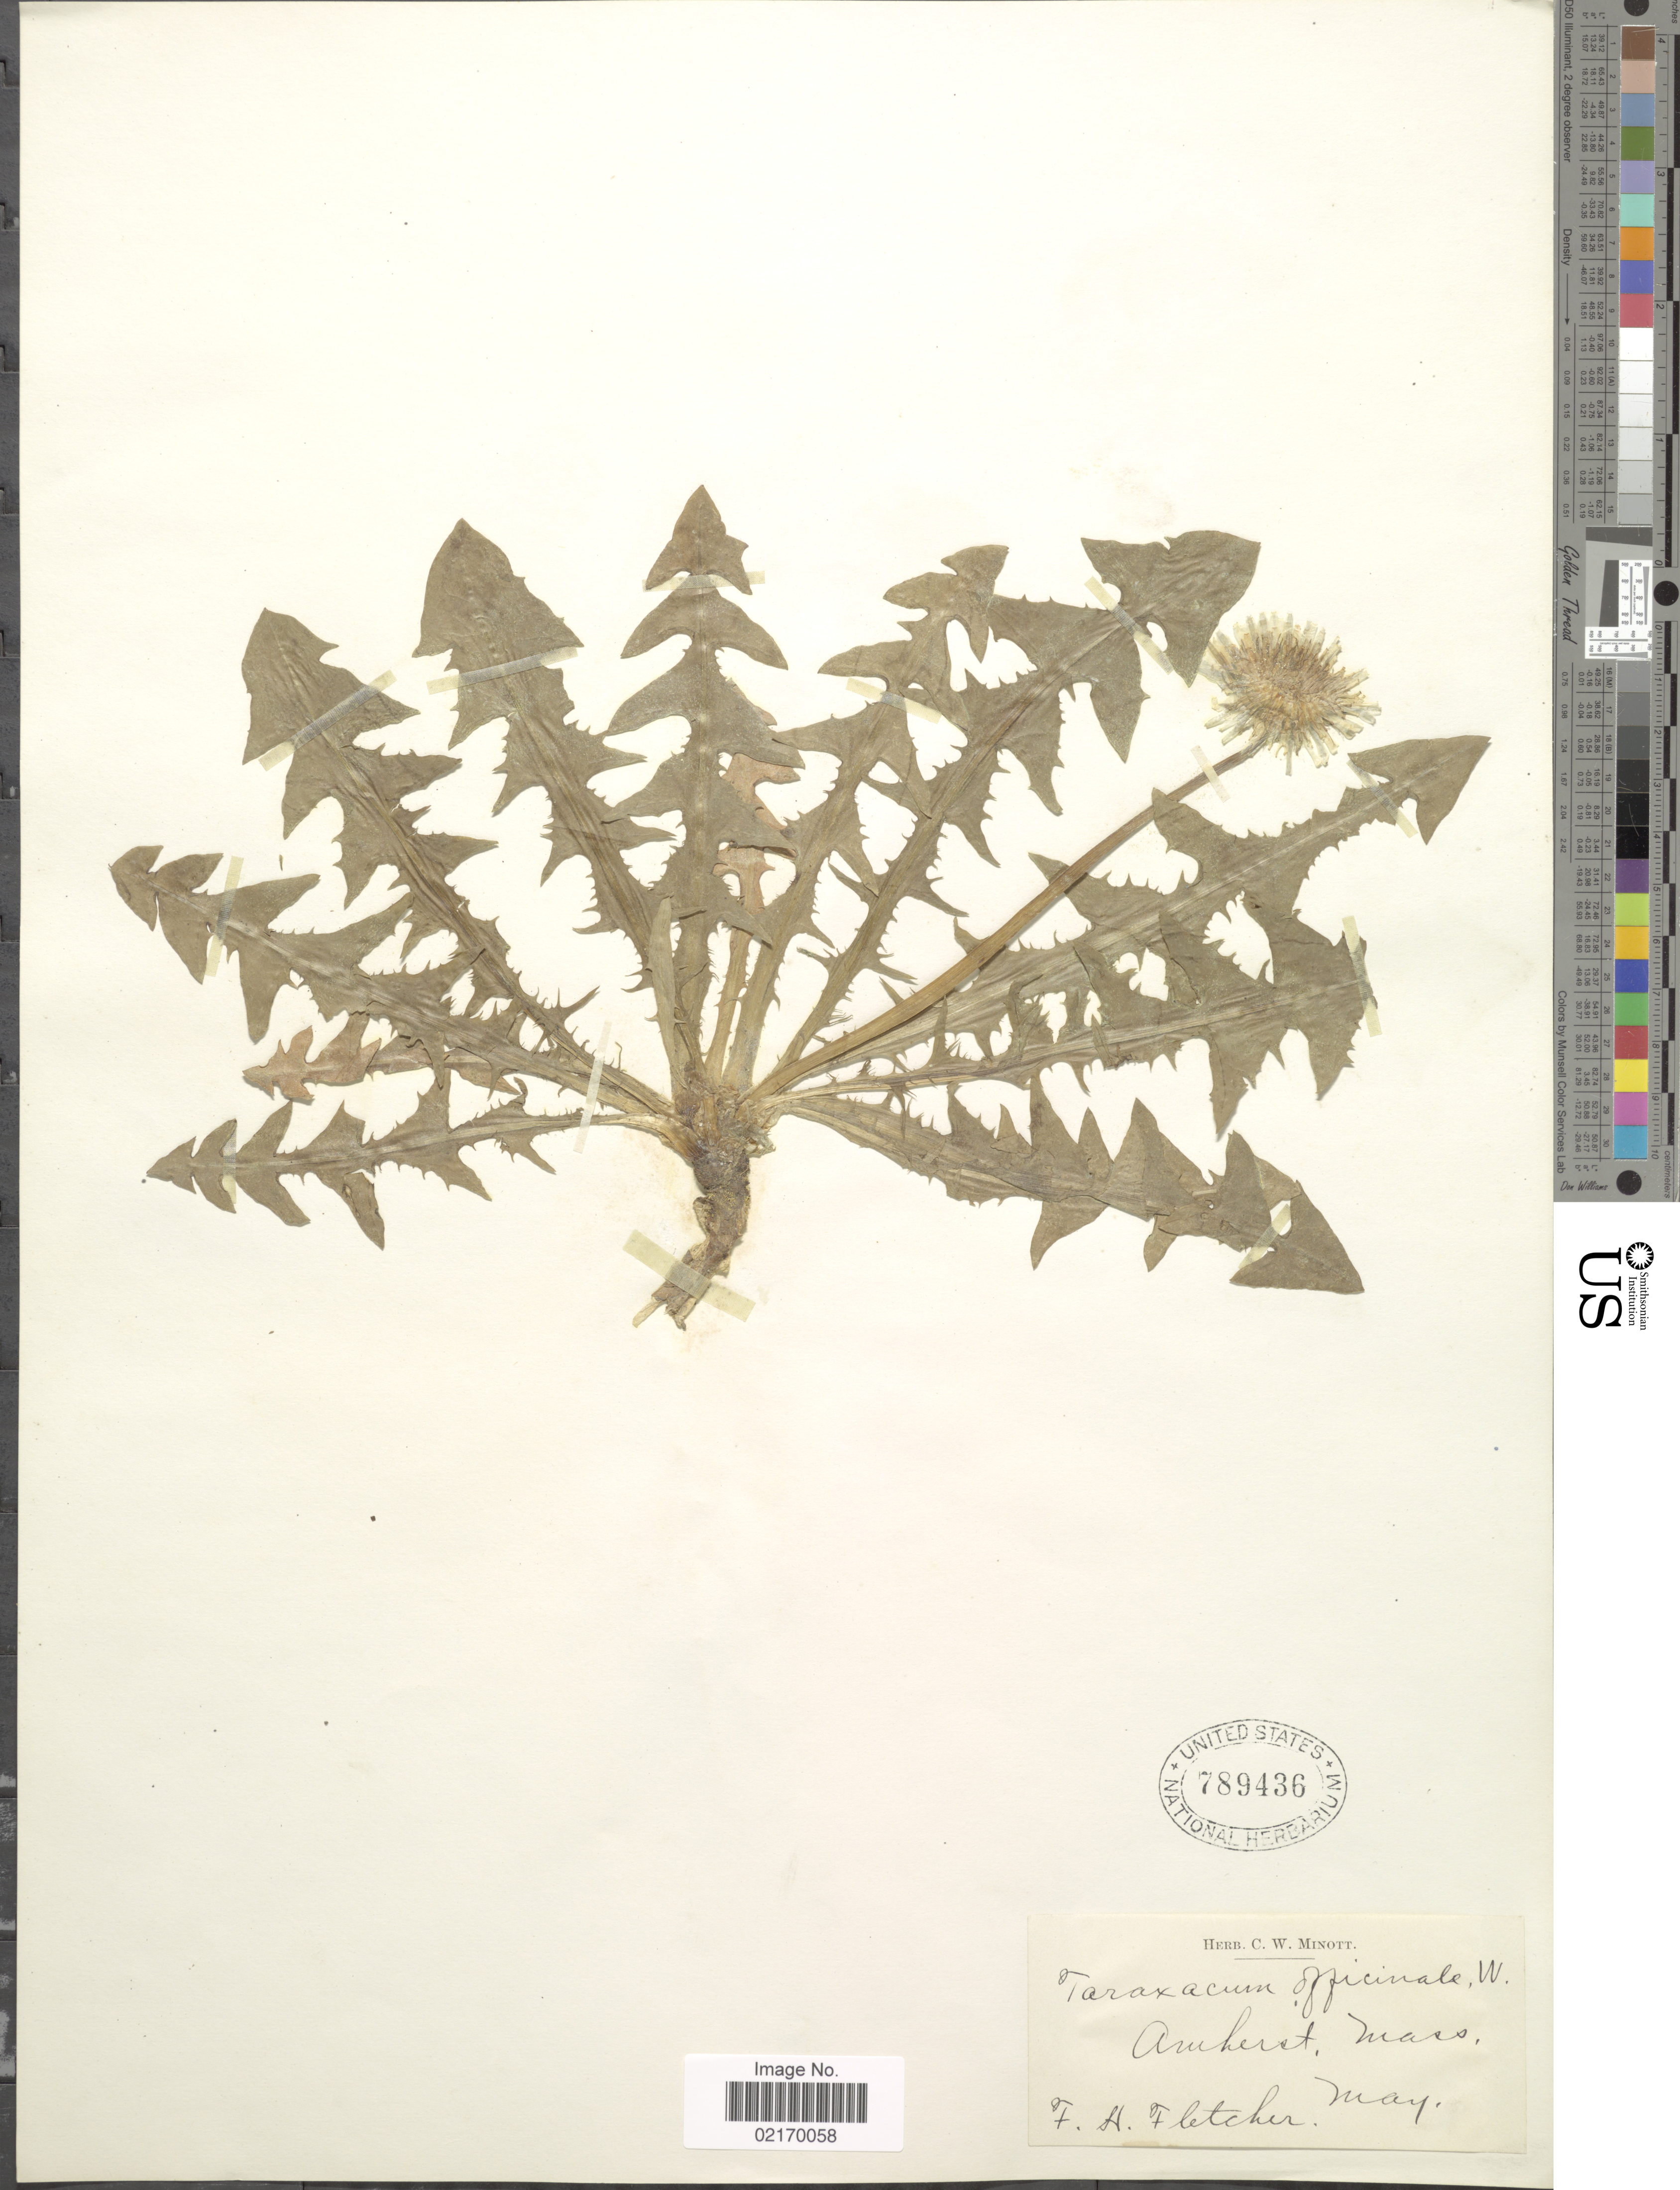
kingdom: Plantae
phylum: Tracheophyta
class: Magnoliopsida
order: Asterales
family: Asteraceae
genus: Taraxacum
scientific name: Taraxacum officinale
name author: G.H. Weber ex F.H. Wigg.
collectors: F. Fletcher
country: United States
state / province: Massachusetts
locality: Amherst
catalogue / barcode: US 789436